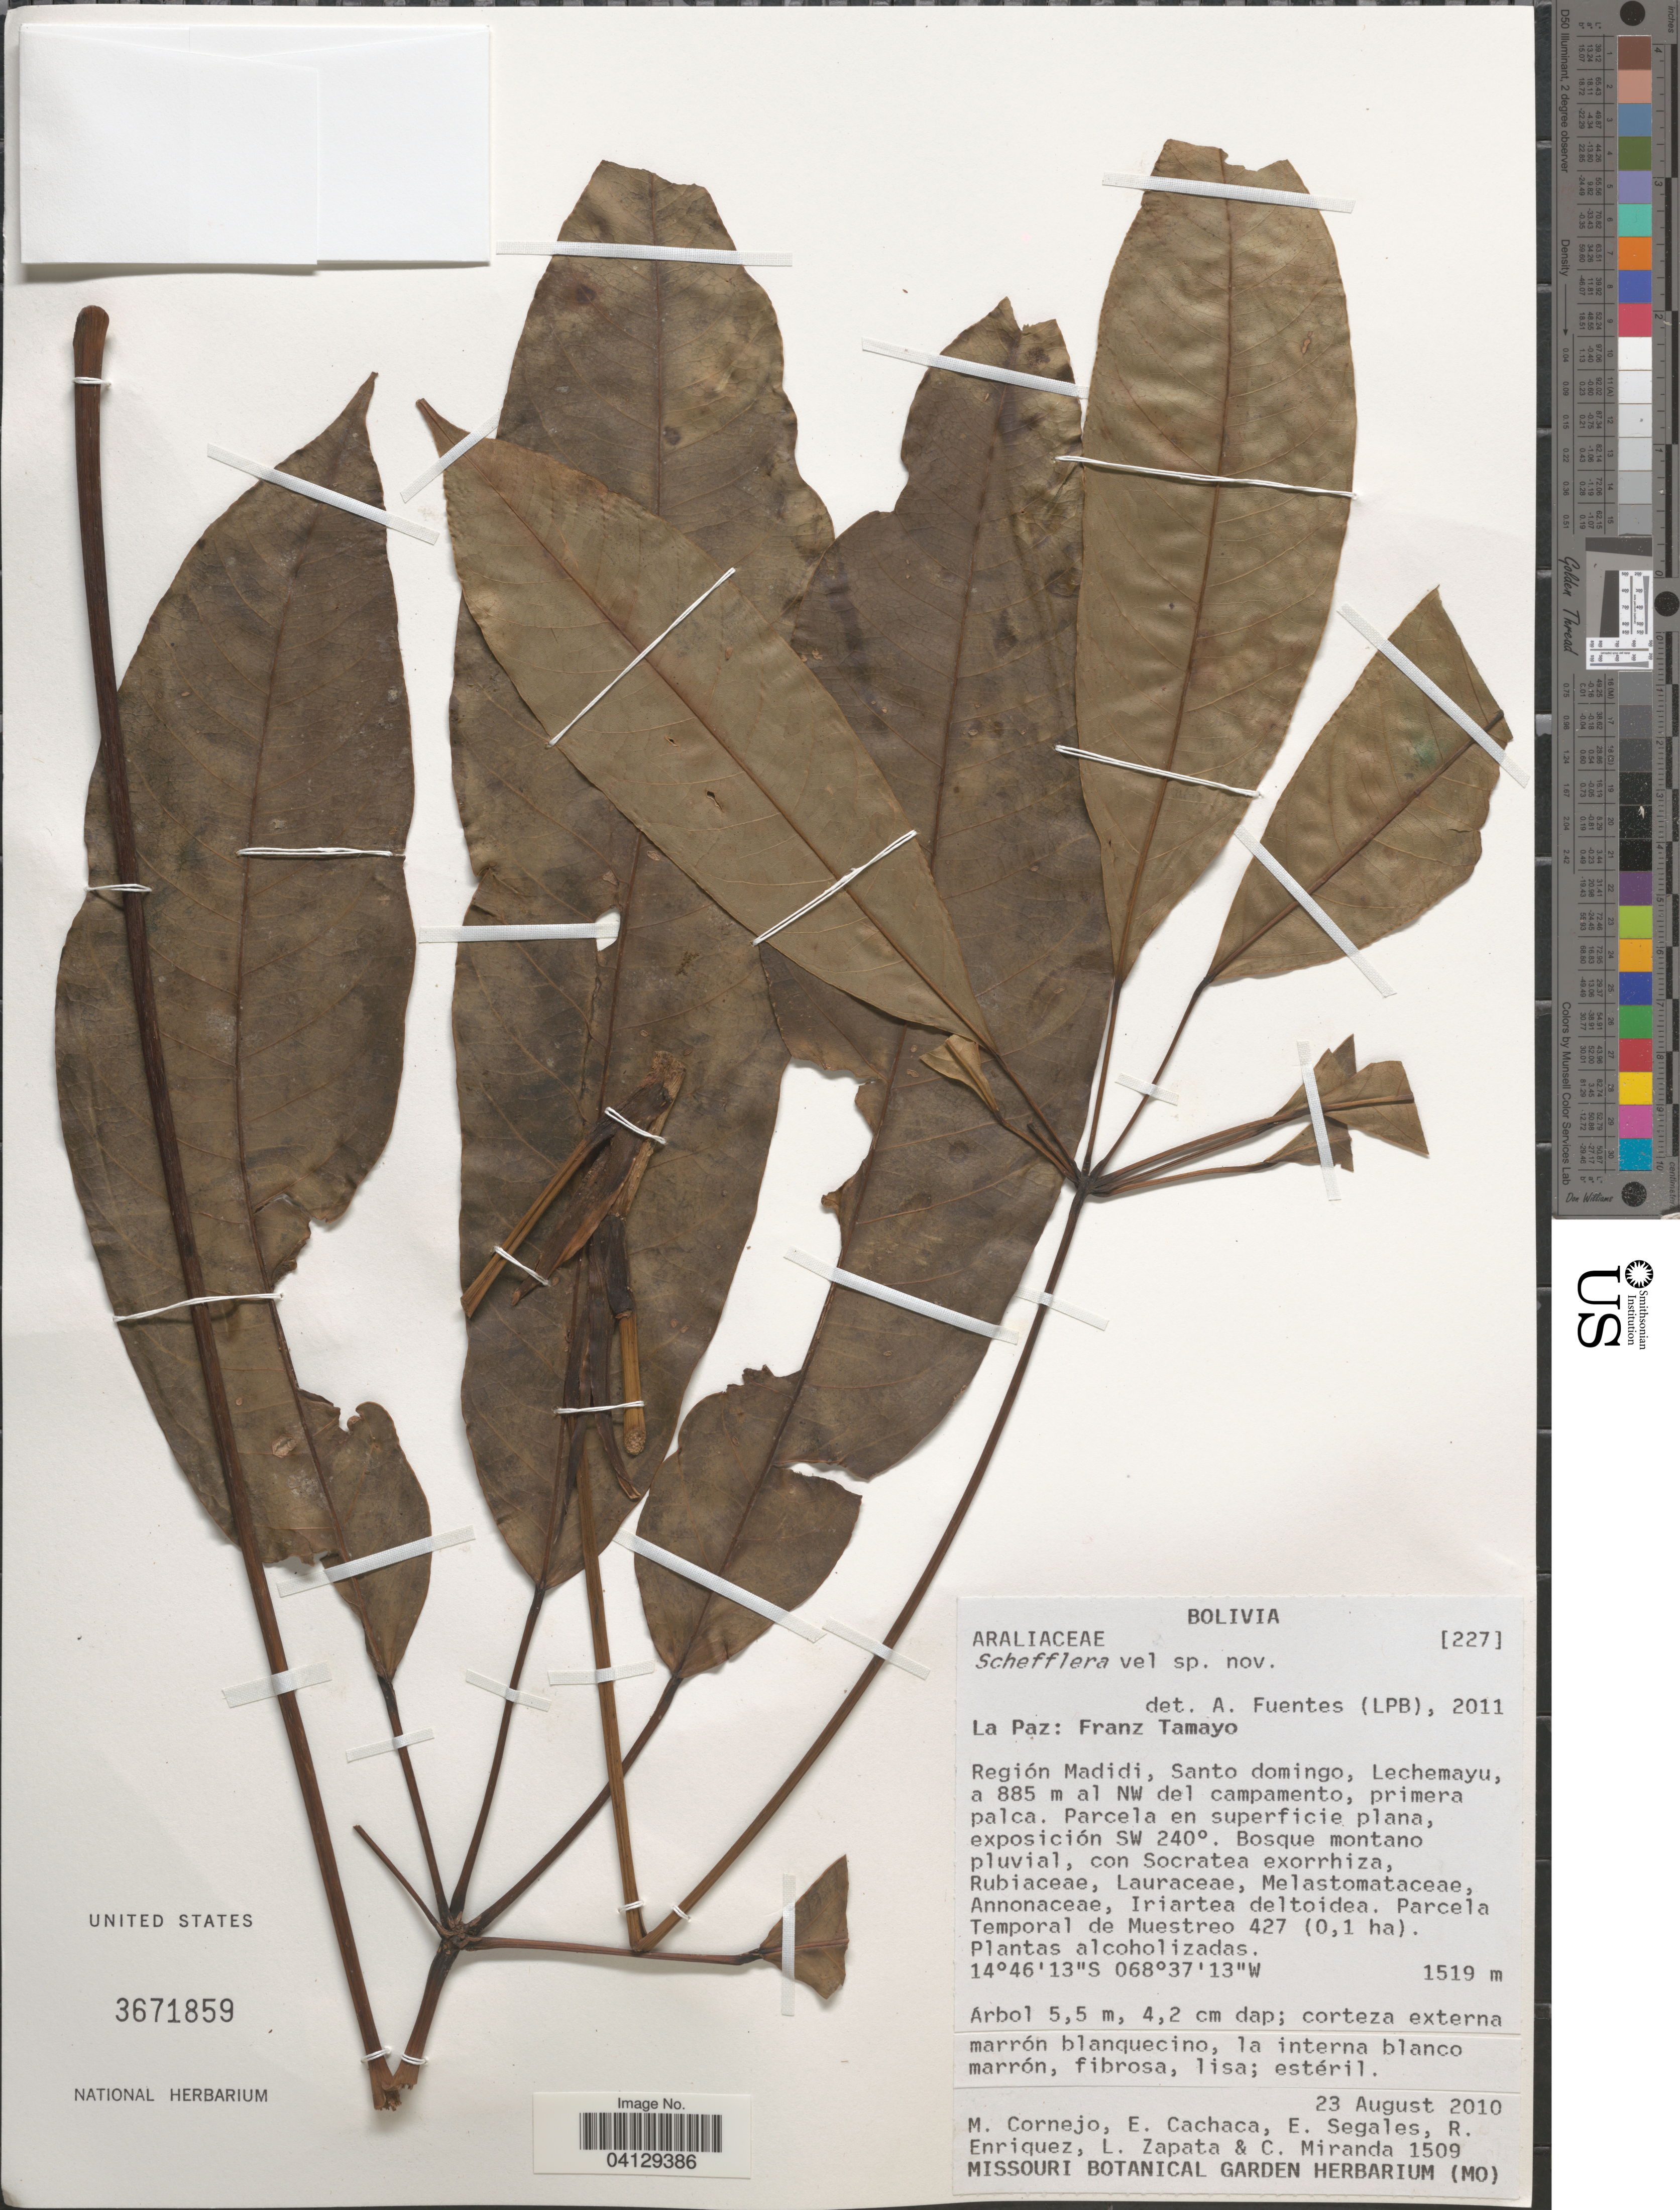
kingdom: Plantae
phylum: Tracheophyta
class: Magnoliopsida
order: Apiales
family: Araliaceae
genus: Sciodaphyllum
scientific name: Sciodaphyllum rivas-martinezii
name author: A. Fuentes & Cayola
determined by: Fuentes, A. F.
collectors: M. Cornejo, E. Cachaca, R. Segales, R. Enriquez & et al.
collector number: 1509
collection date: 2010-08-23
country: Bolivia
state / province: La Paz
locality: Franz Tamayo. Región Madidi, Santo domingo, Lechemayu, a 885 m al NW del campamento, primera palca.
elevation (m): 1519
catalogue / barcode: US 3671859